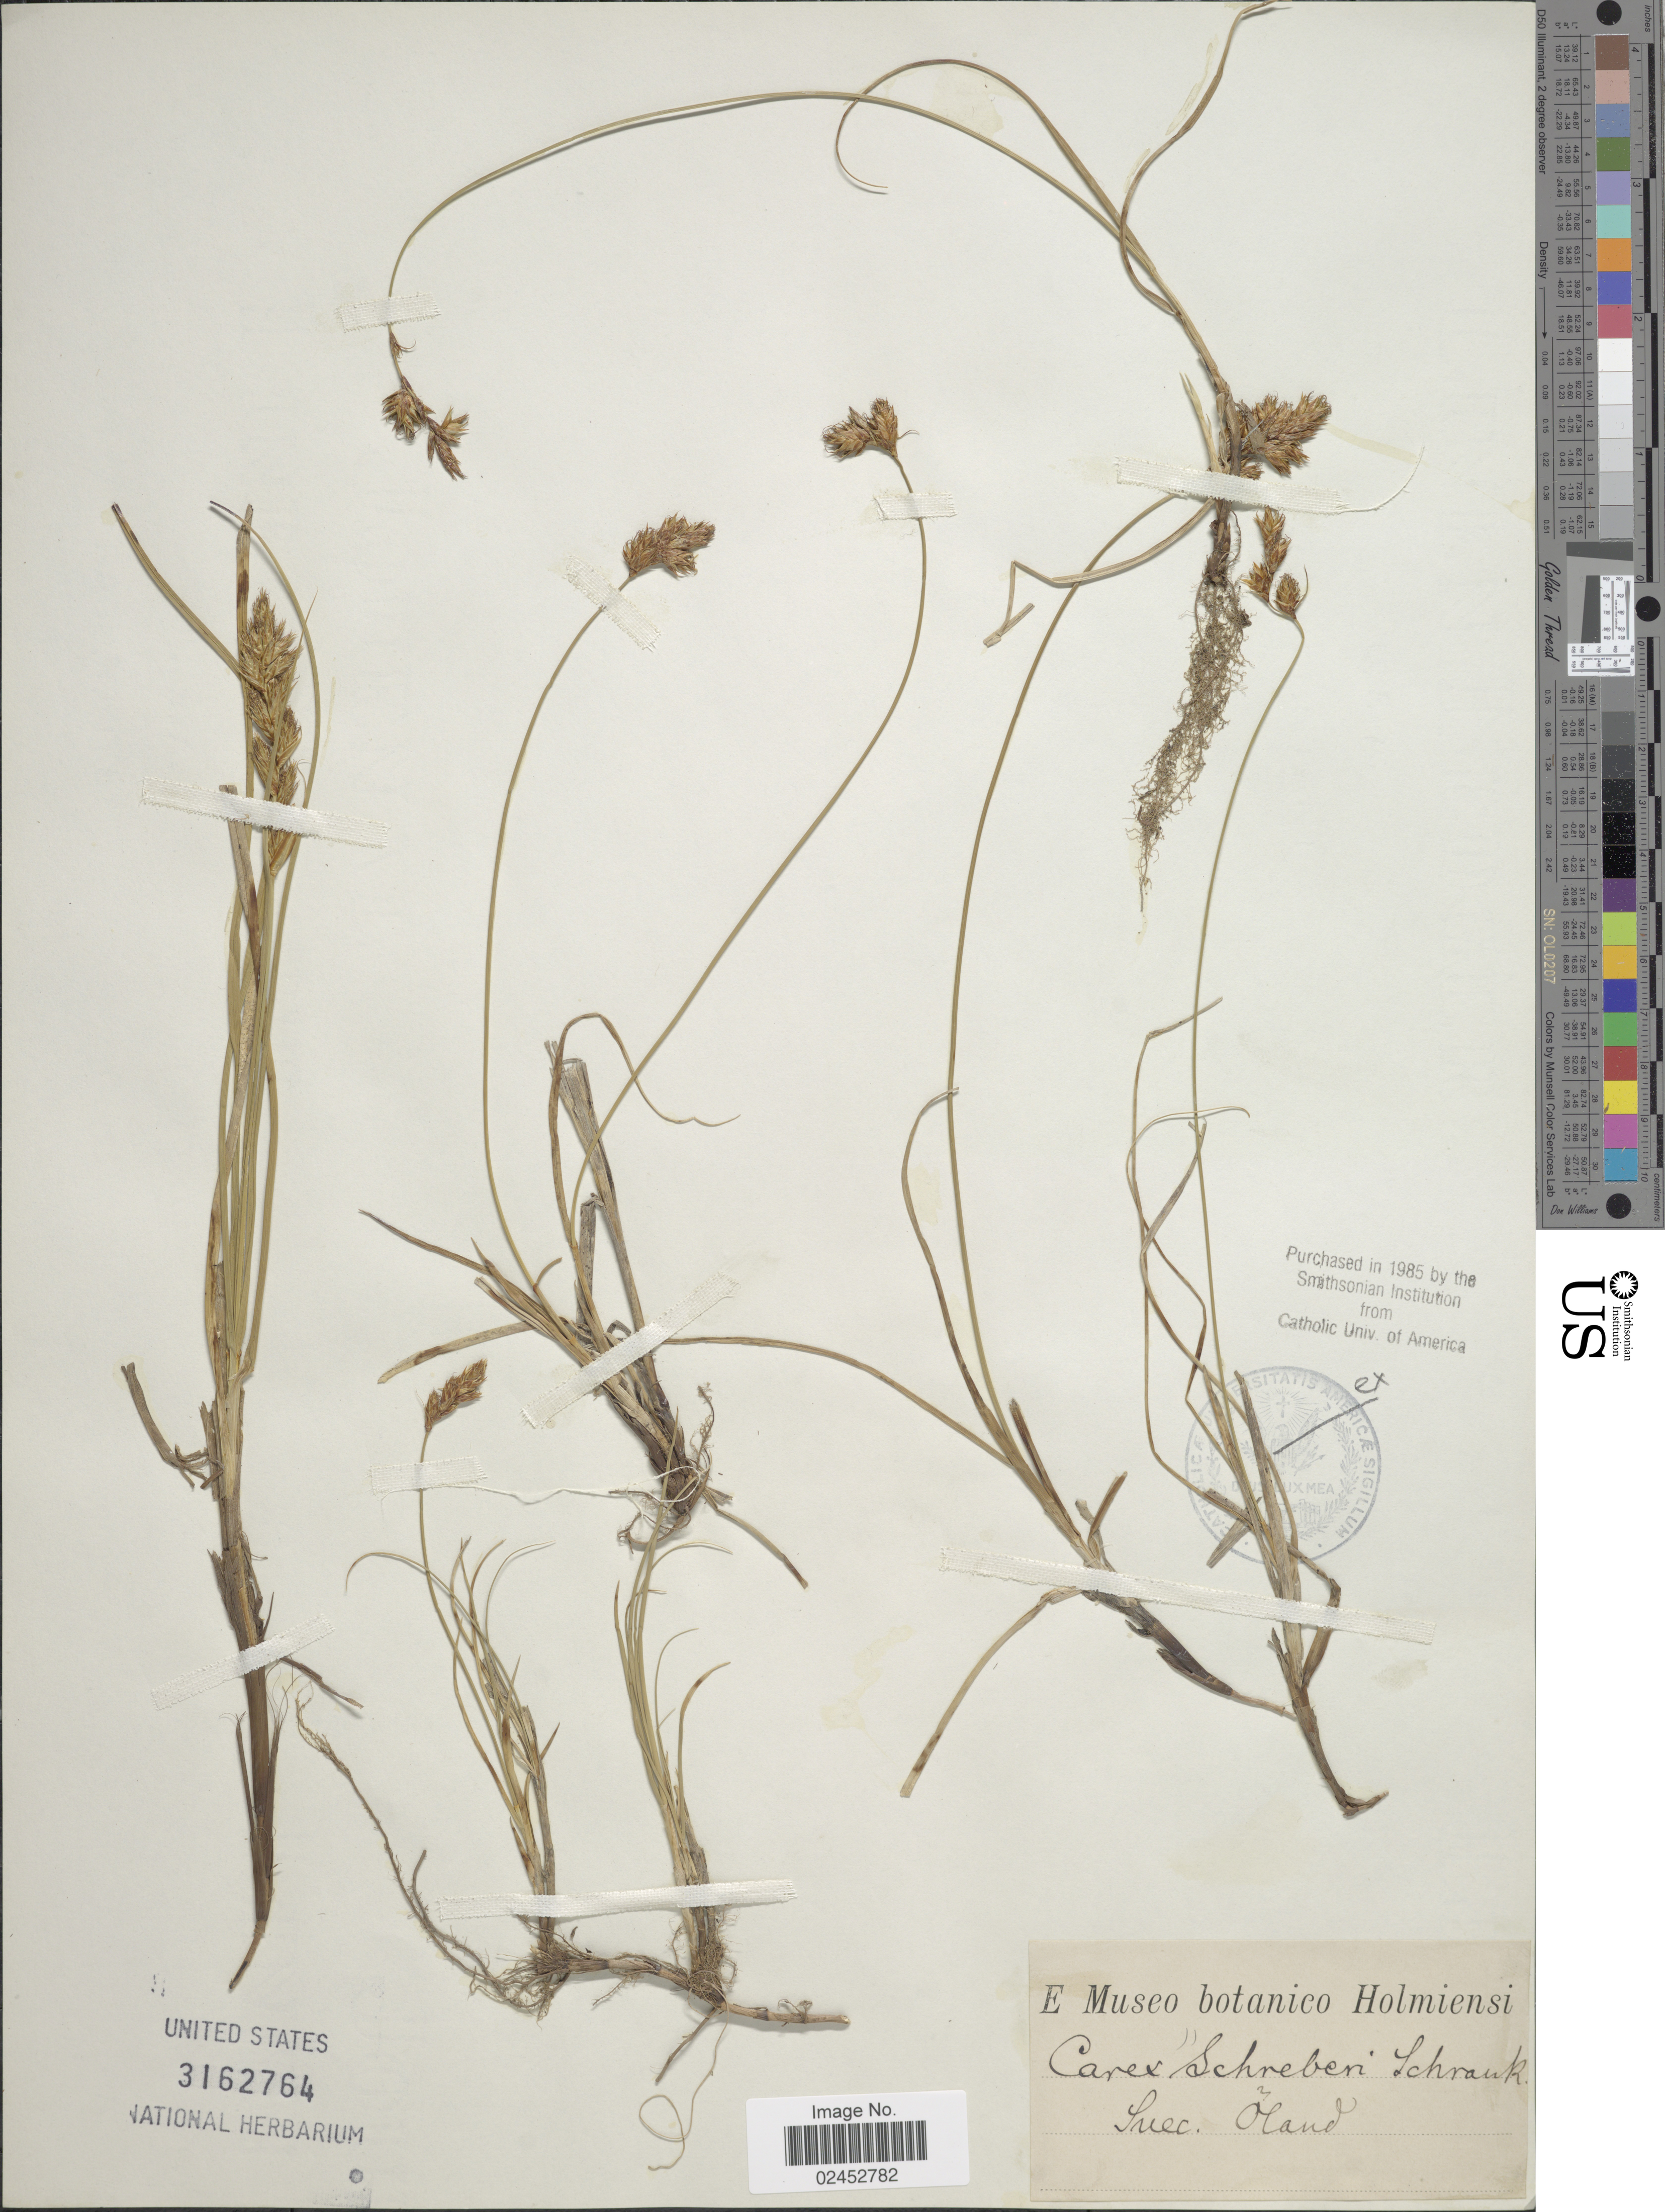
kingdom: Plantae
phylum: Tracheophyta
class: Liliopsida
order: Poales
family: Cyperaceae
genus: Carex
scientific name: Carex praecox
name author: Schreb.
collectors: ex Museo botan. Holmiensi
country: Sweden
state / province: Kalmar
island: Oland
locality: Suec. Õland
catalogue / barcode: US 3162764